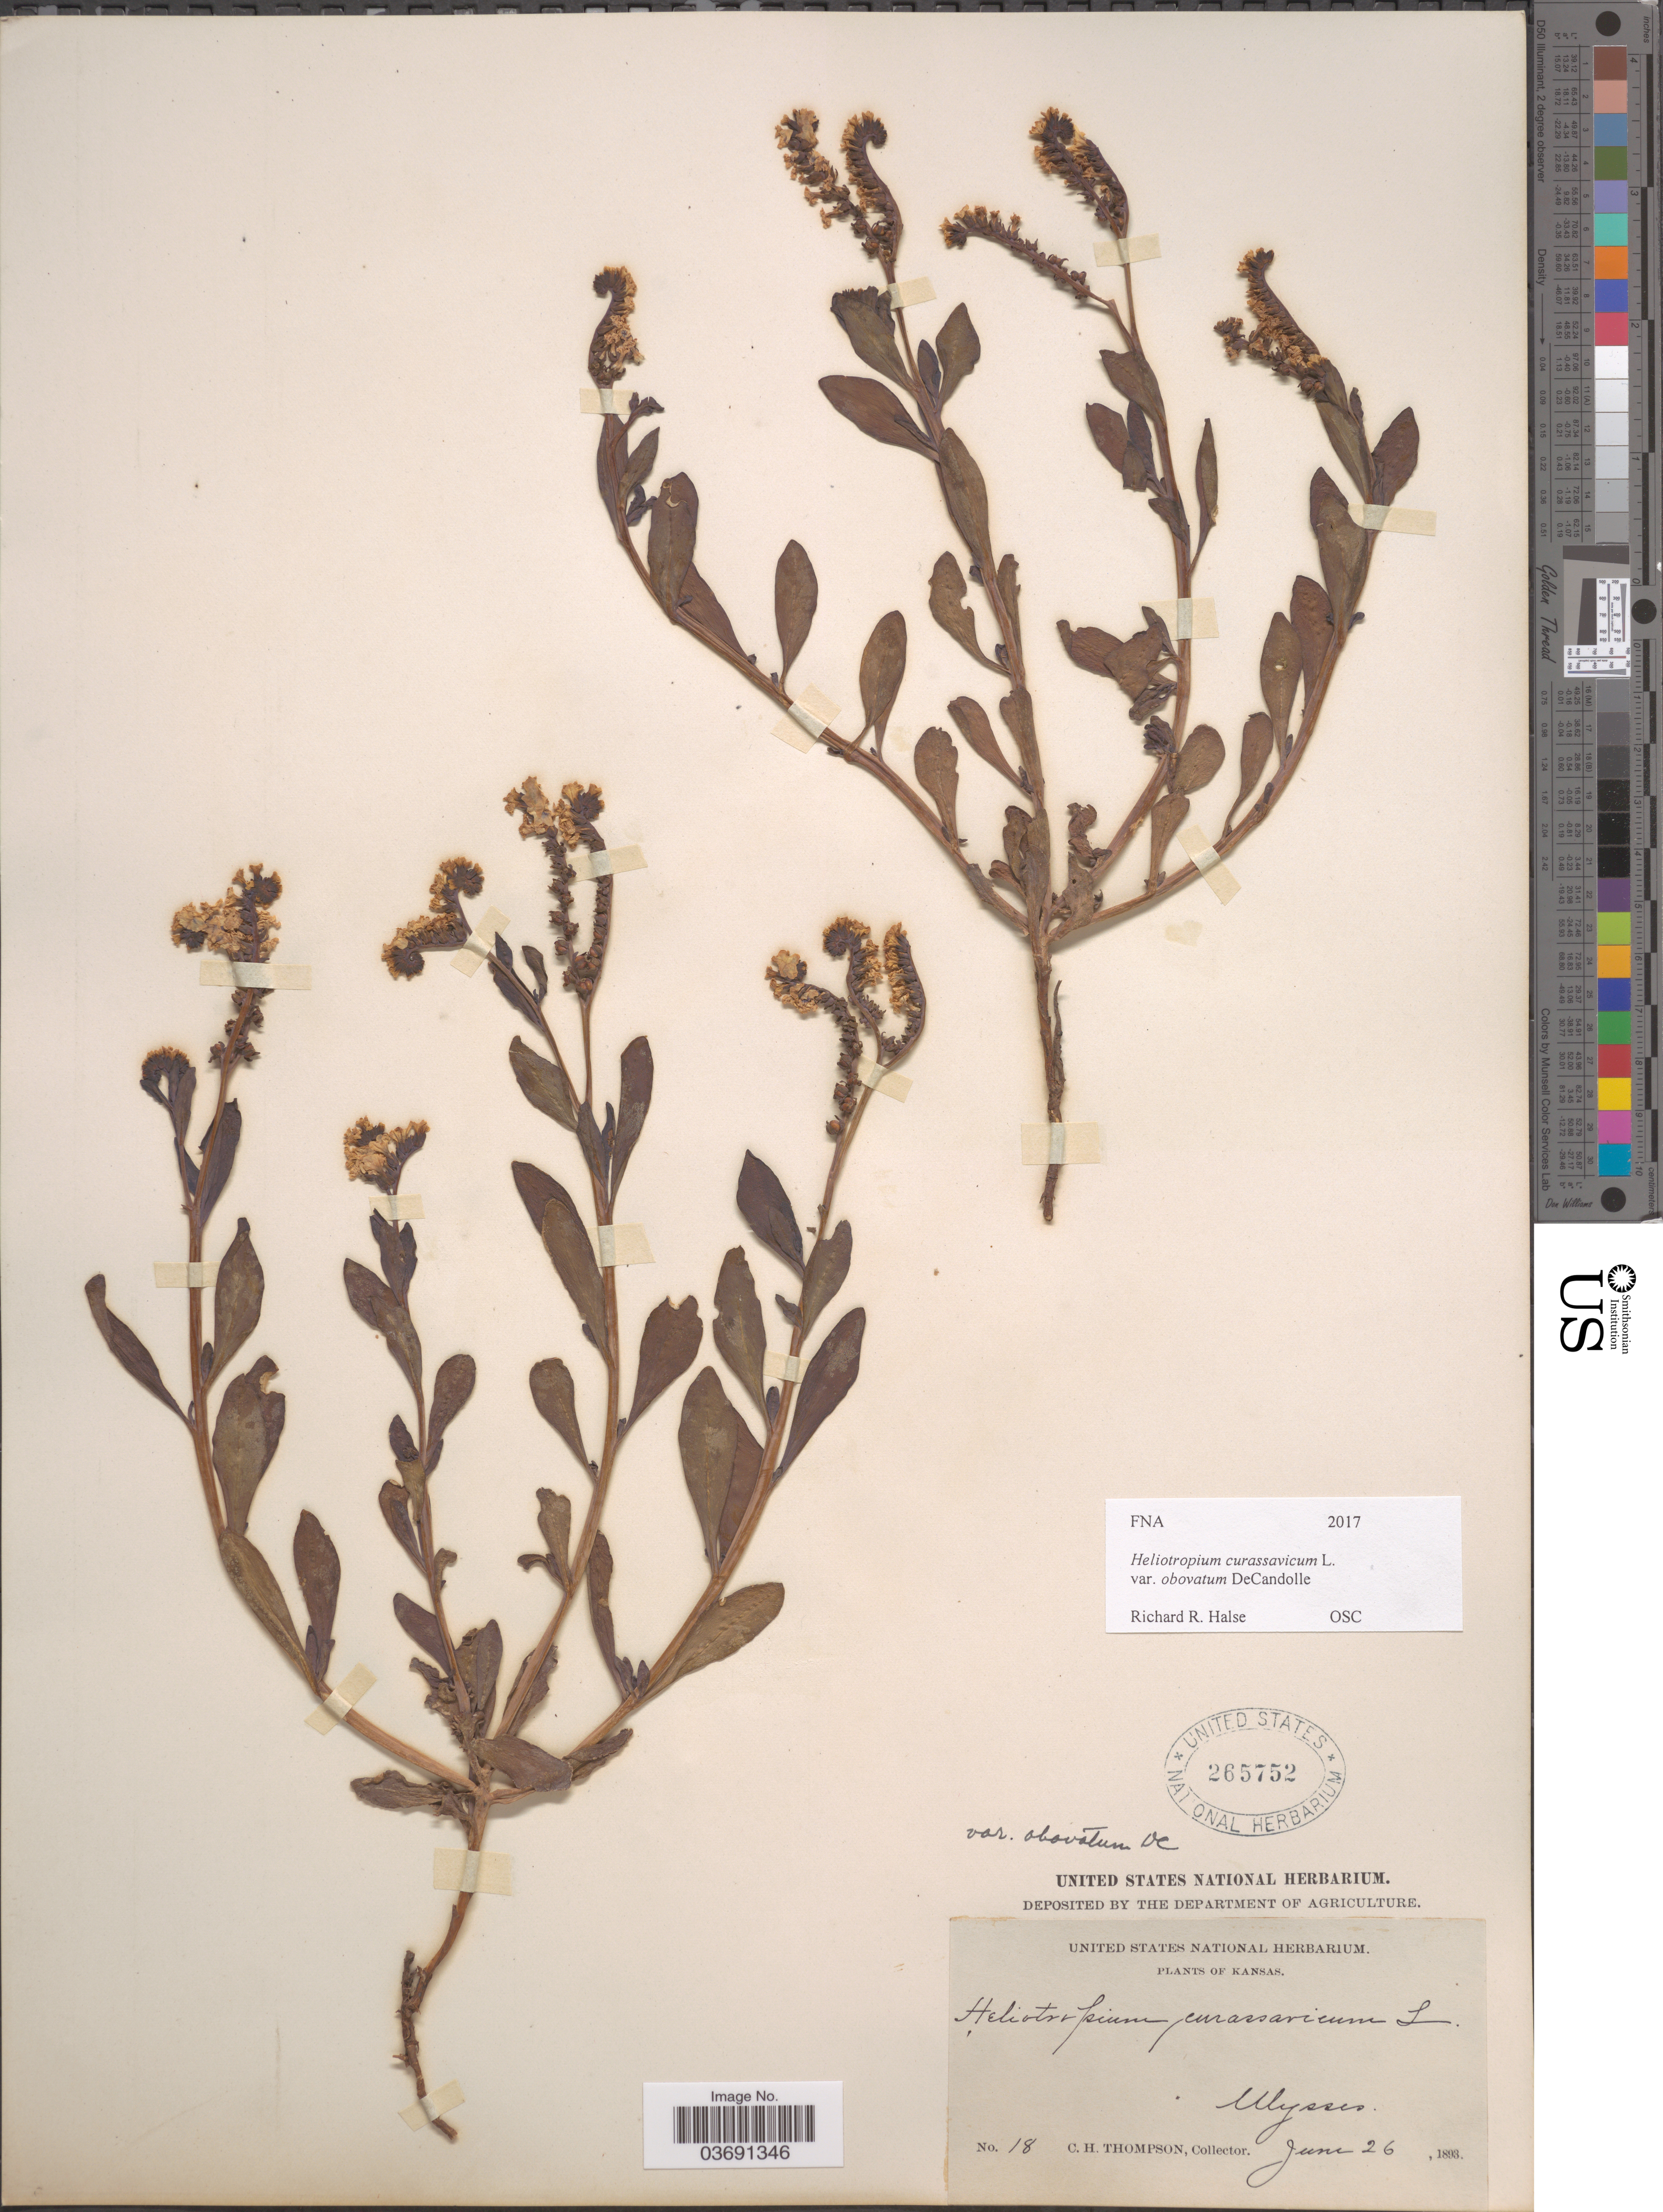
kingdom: Plantae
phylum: Tracheophyta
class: Magnoliopsida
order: Boraginales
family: Heliotropiaceae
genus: Heliotropium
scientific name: Heliotropium curassavicum subsp. obovatum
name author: (DC.) Á. Löve & D. Löve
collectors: C. H. Thompson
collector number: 18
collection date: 1893-06-26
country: United States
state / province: Kansas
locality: Ulysses.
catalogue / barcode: US 265752